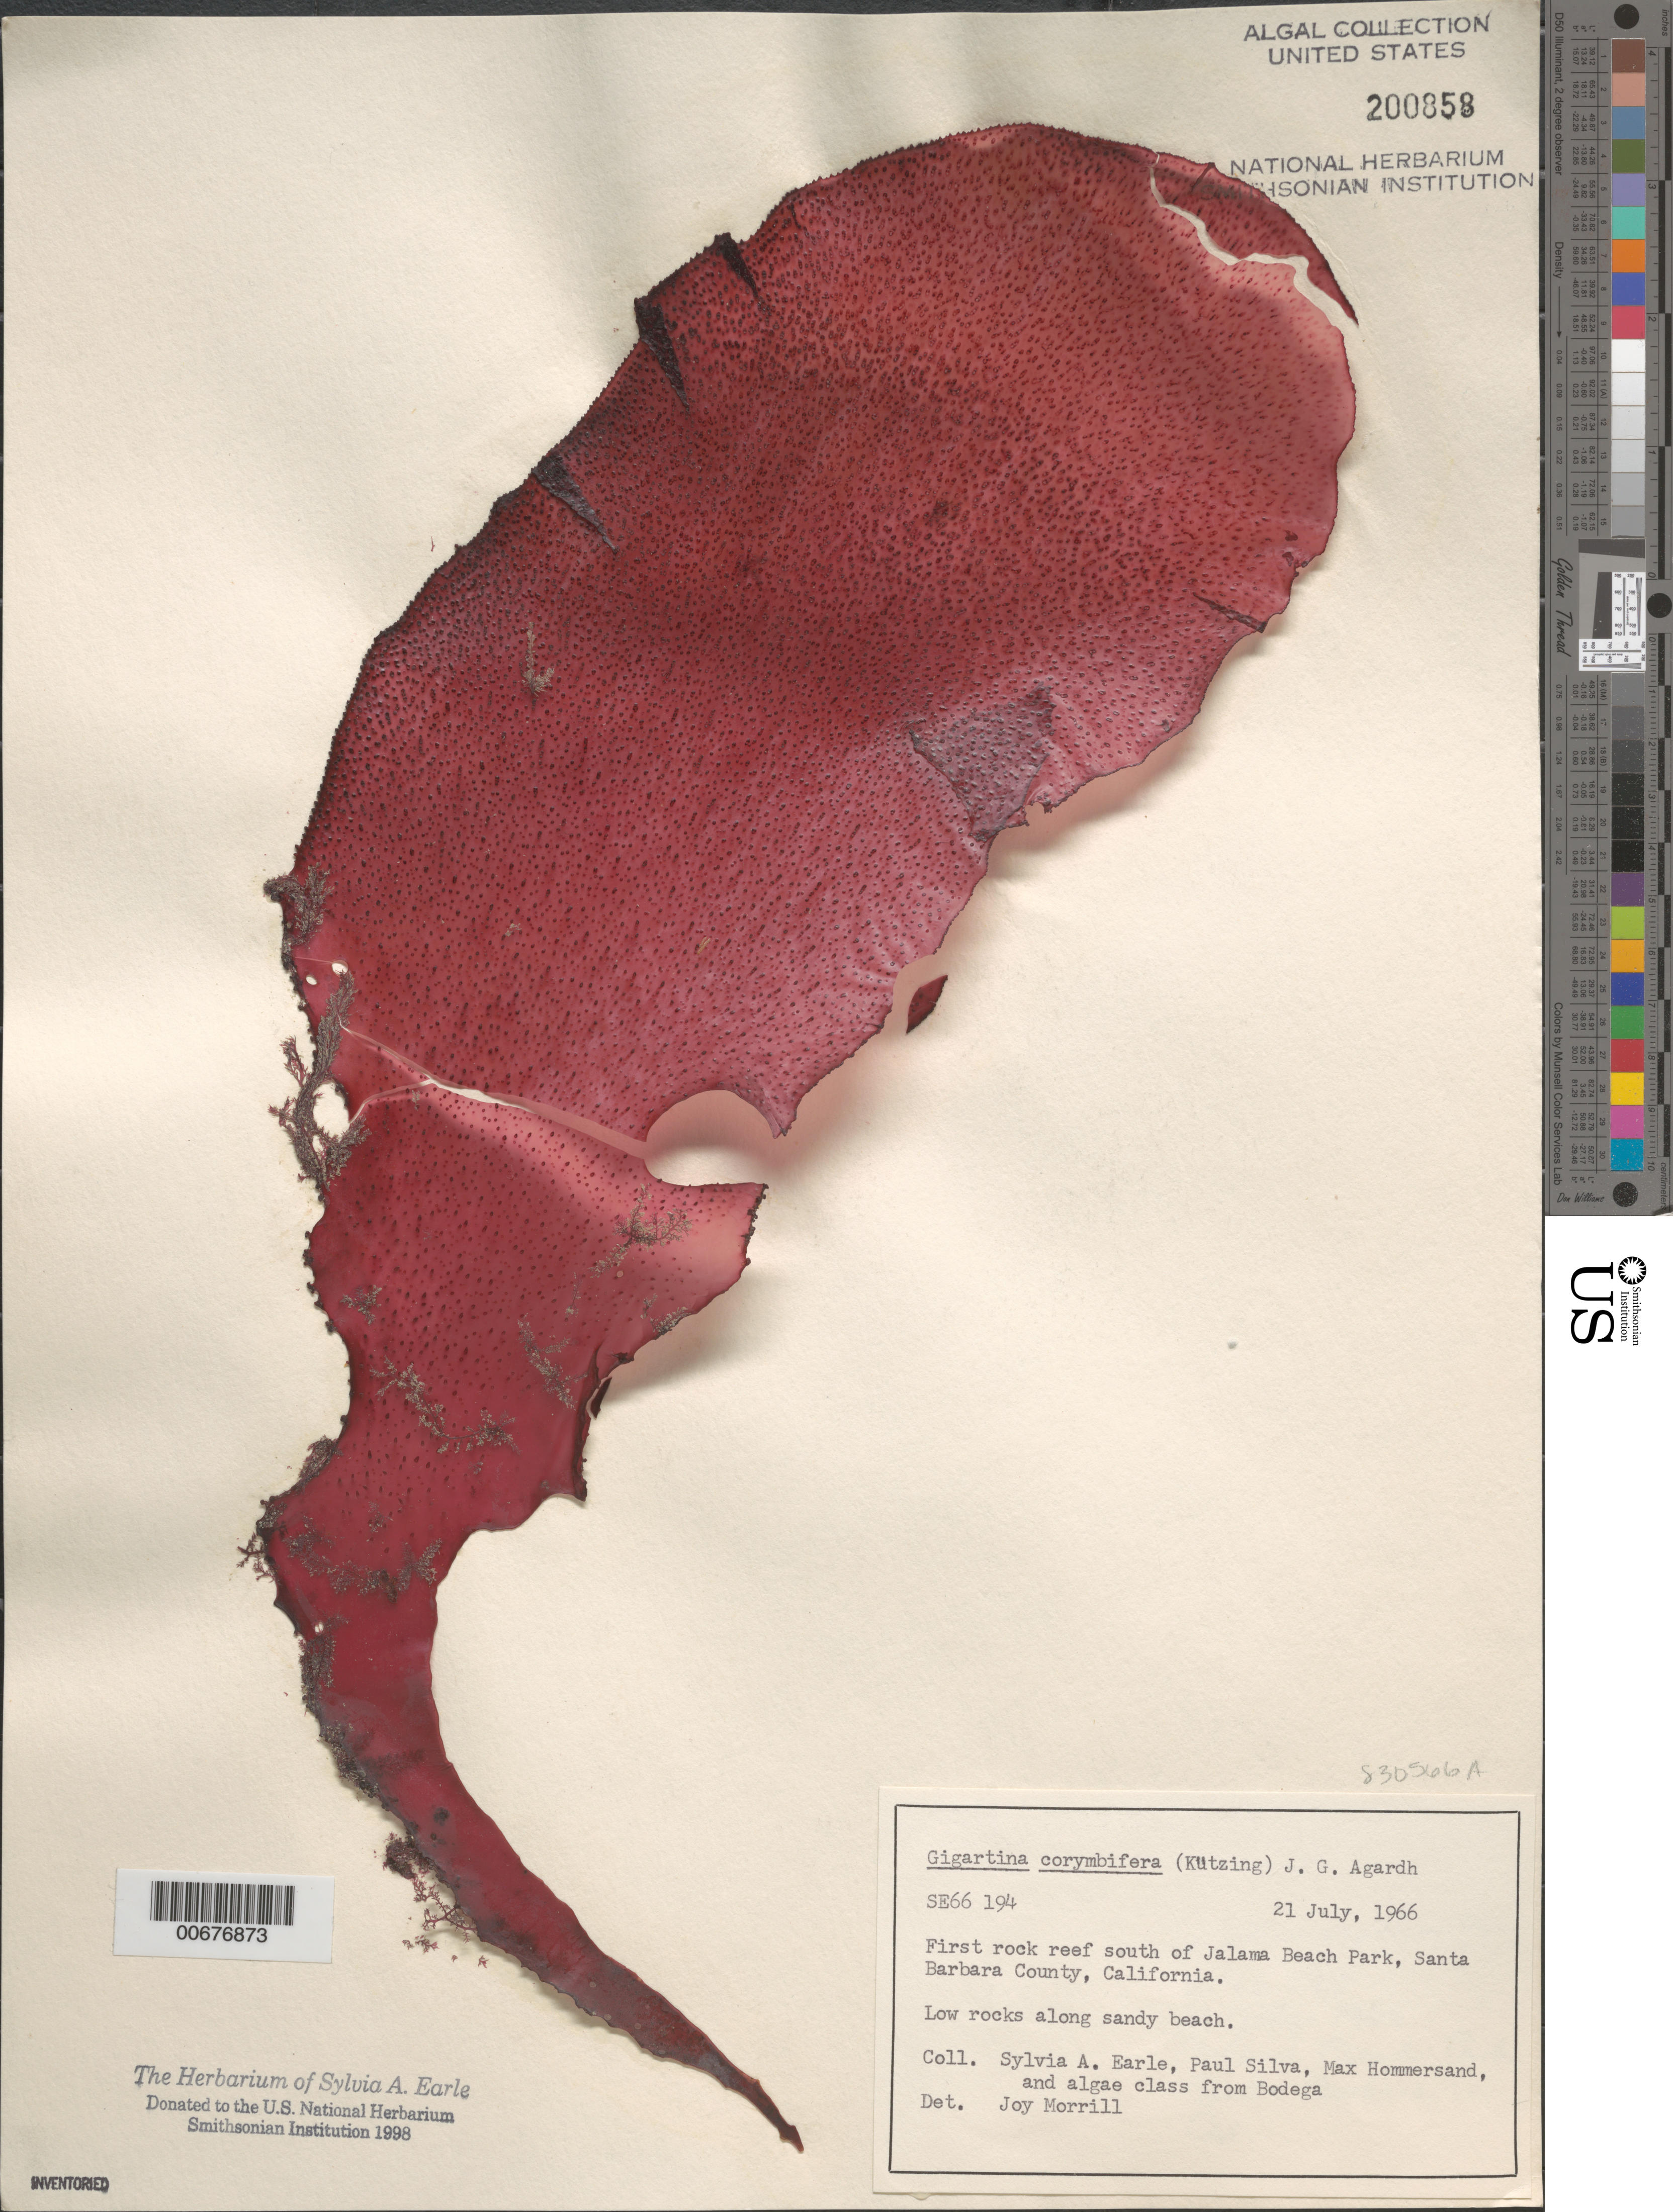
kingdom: Plantae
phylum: Rhodophyta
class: Florideophyceae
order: Gigartinales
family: Gigartinaceae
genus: Chondracanthus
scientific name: Chondracanthus corymbiferus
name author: (Kütz.) Guiry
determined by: Algae name updating Project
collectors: S. A. Earle, P. C. Silva, M. H. Hommersand & Bodega Algae Class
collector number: SE 66194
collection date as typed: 21 Jul 1966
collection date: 1966-07-21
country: United States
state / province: California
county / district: Santa Barbara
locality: Reef south of Jalama Beach Park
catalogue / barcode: US 200858